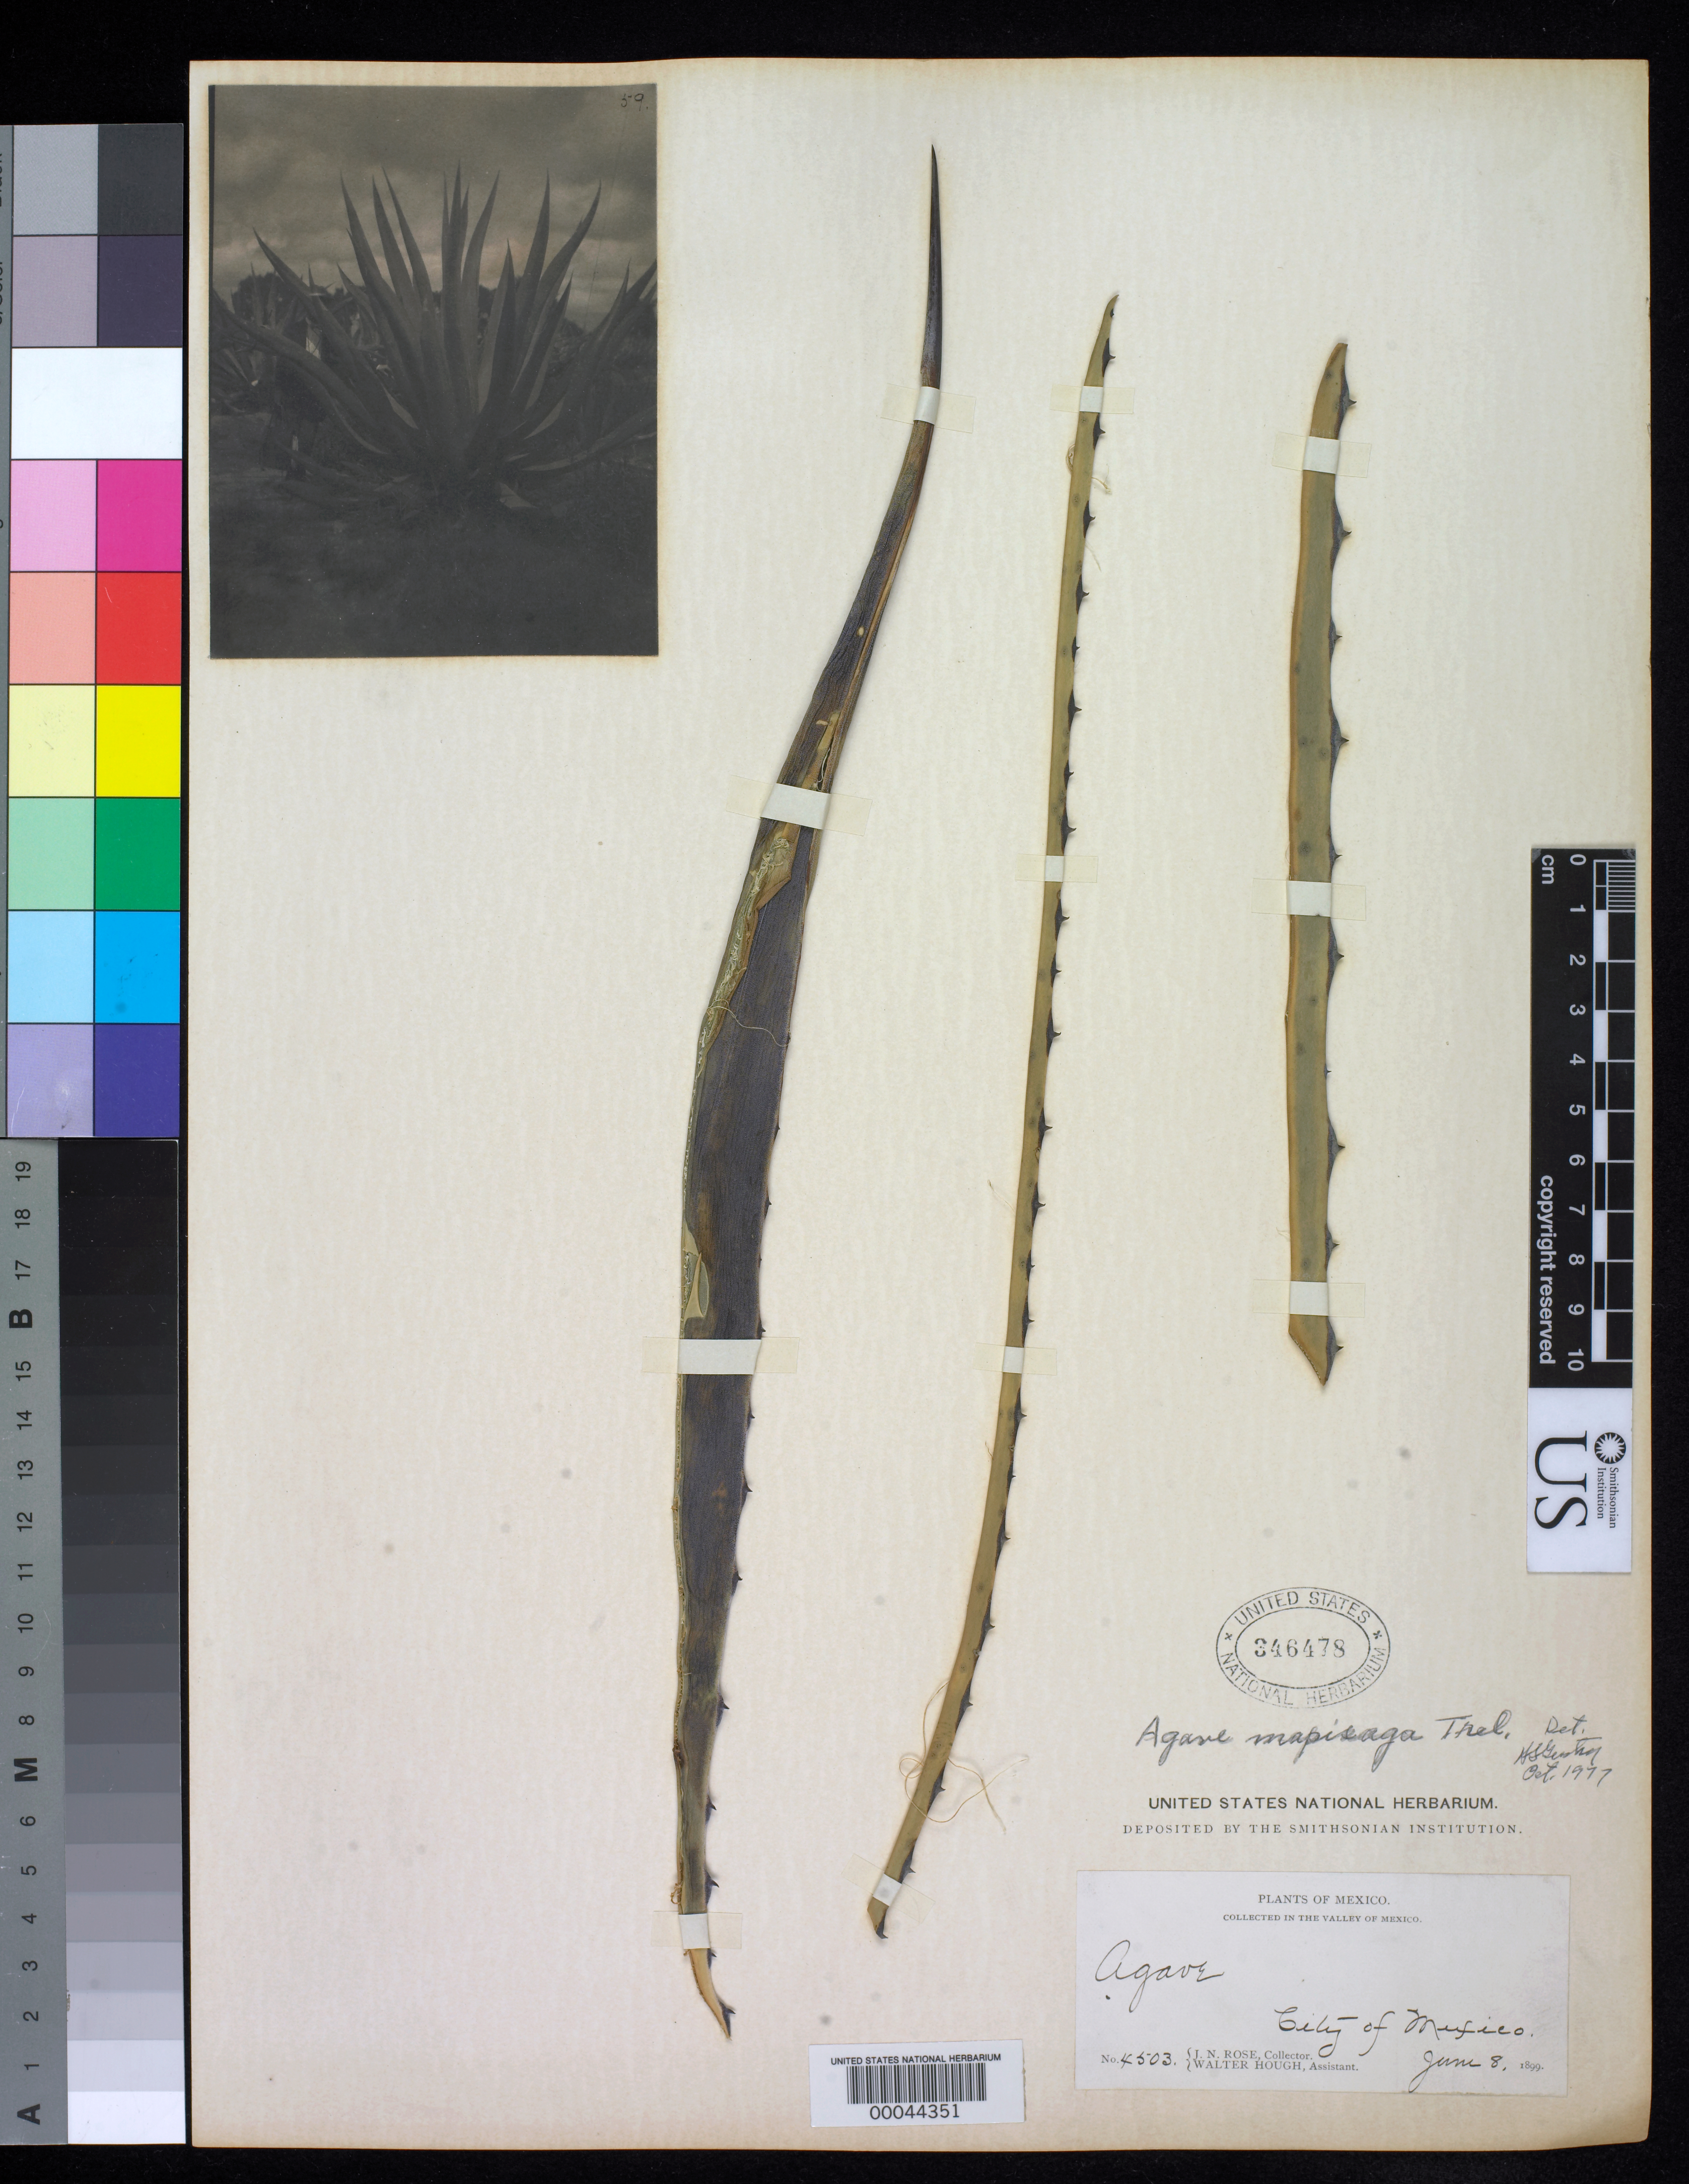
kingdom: Plantae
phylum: Tracheophyta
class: Liliopsida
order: Asparagales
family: Asparagaceae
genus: Agave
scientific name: Agave mapisaga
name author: Trel.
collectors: J. N. Rose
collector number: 4503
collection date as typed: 08 Jun 1899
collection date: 1899-06-08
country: Mexico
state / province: México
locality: Mexico city; Valley of Mexico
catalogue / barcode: US 346478